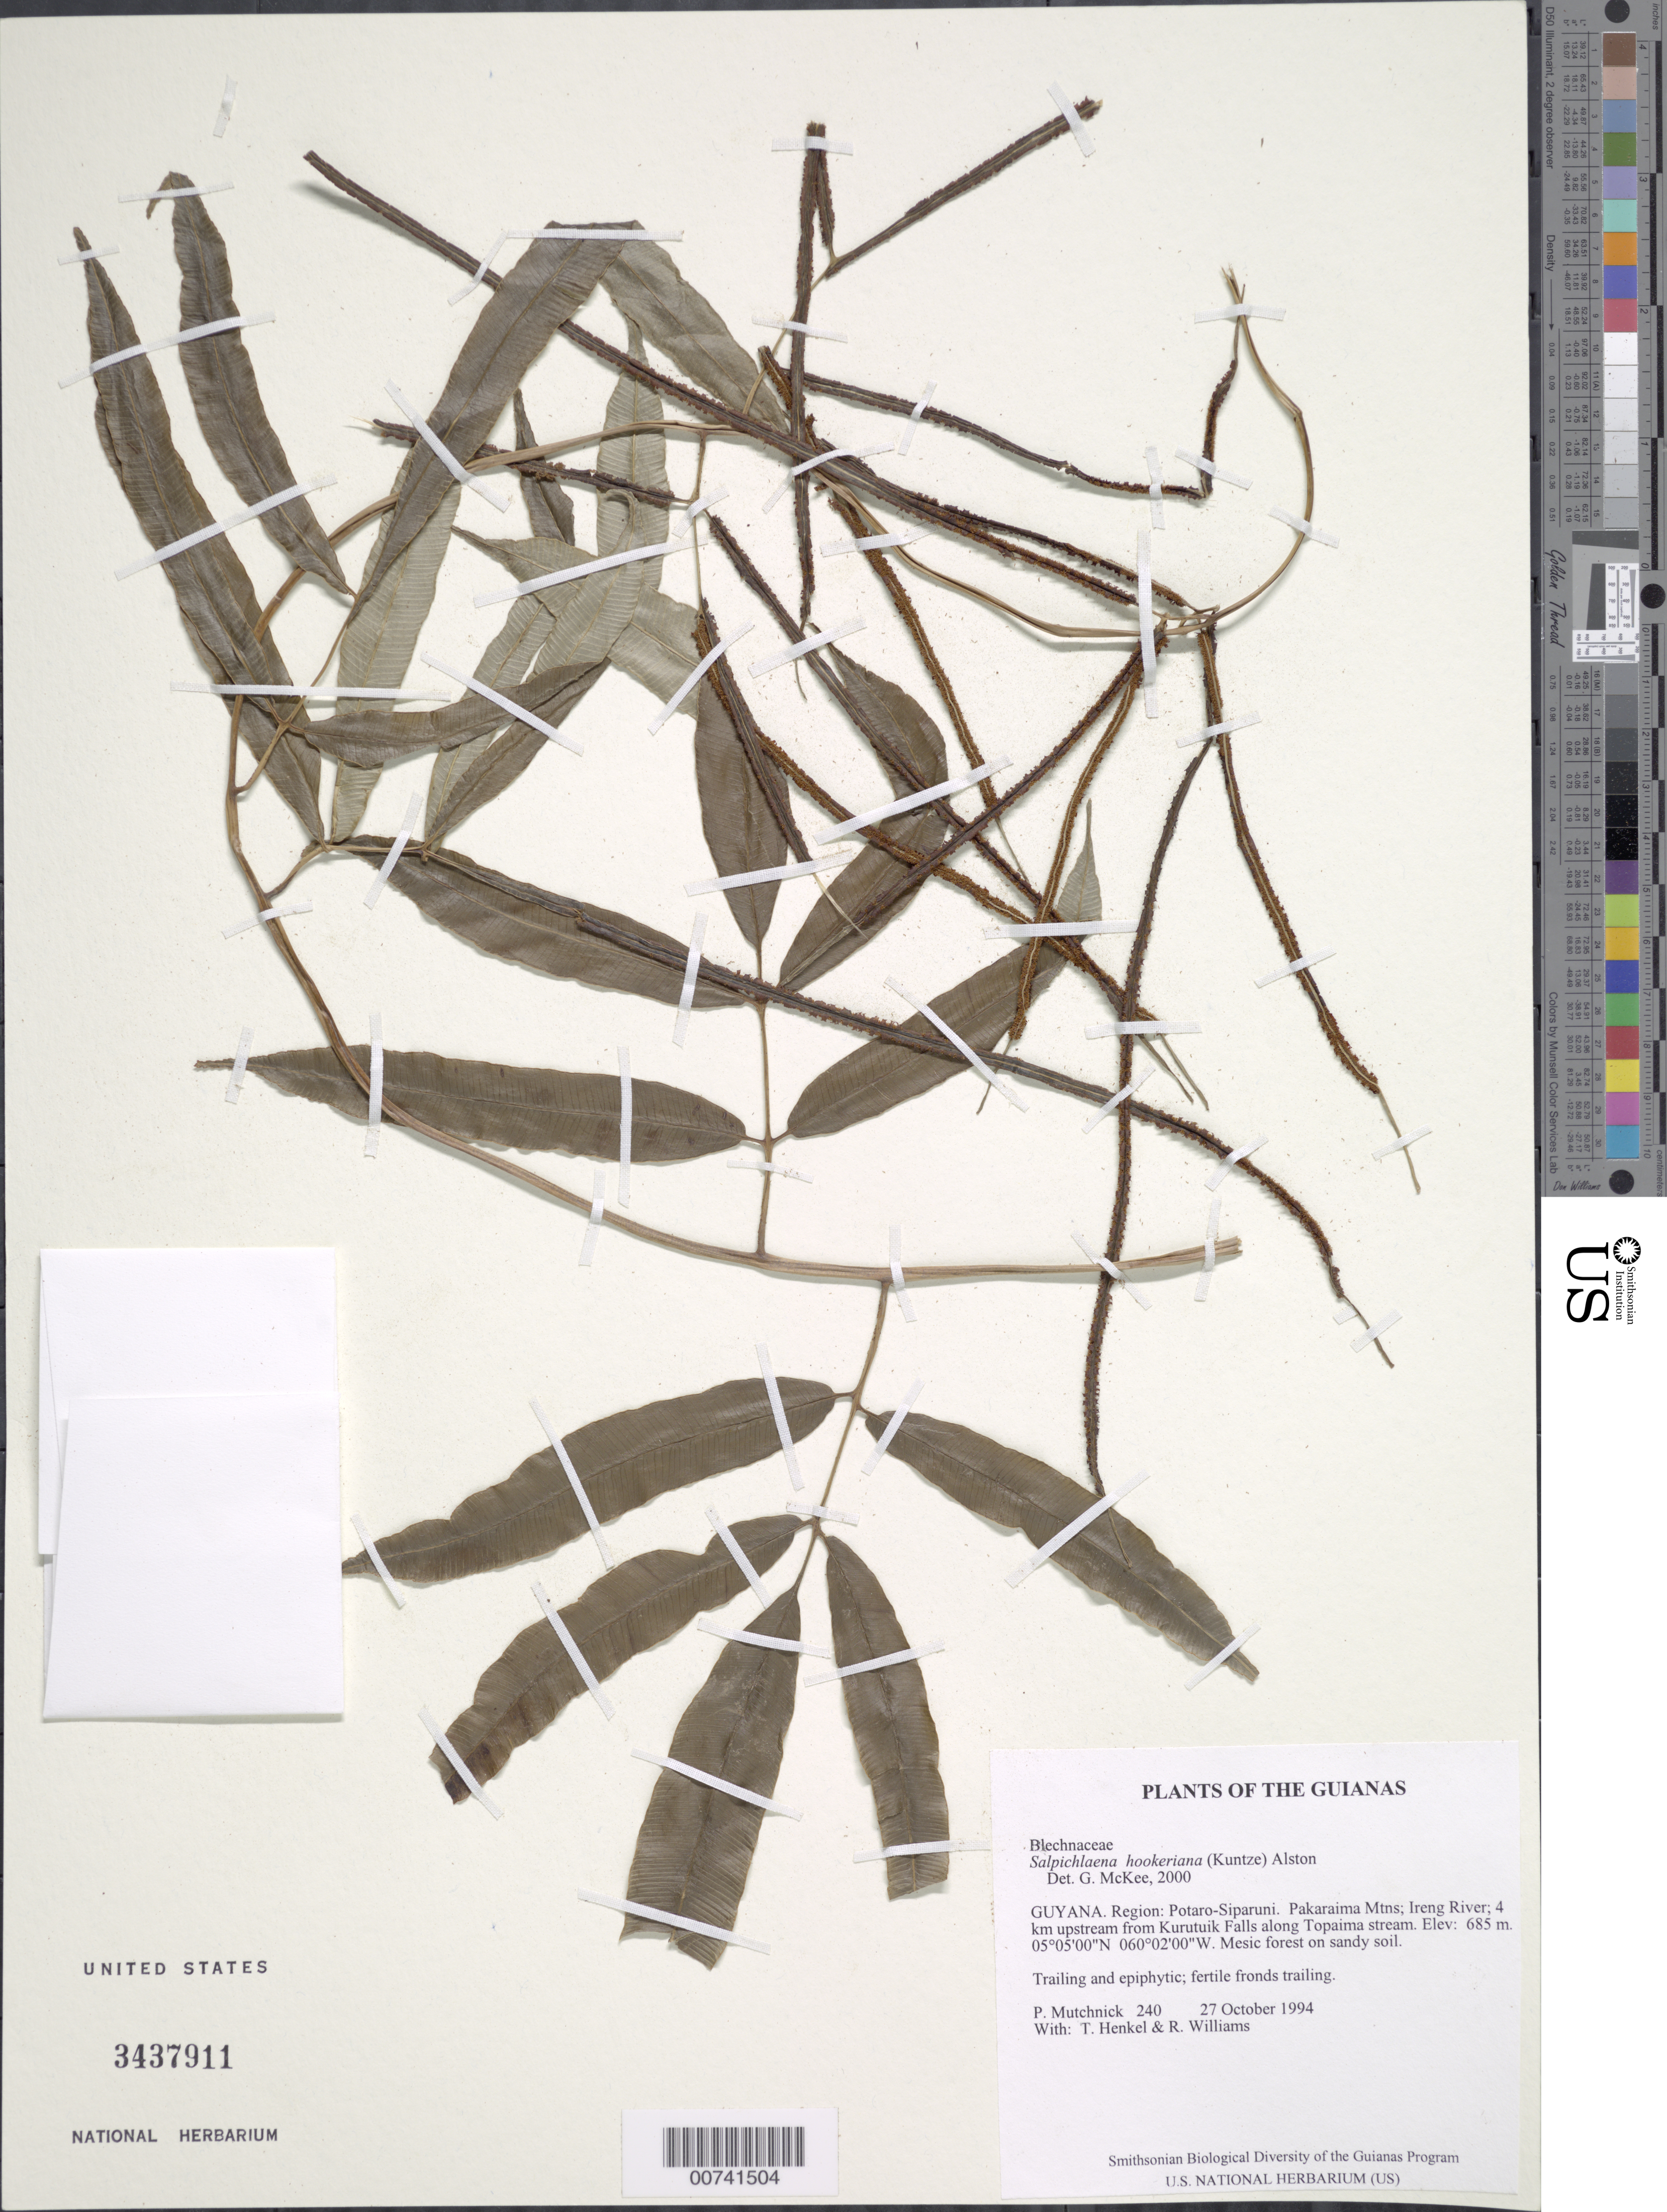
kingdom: Plantae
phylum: Tracheophyta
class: Polypodiopsida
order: Polypodiales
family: Blechnaceae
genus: Salpichlaena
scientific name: Salpichlaena hookeriana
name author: (Kuntze) Alston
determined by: McKee, G. S., (US), NMNH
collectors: P. Mutchnick, T. Henkel & R. Williams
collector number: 240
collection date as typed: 27 October 1994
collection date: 1994-10-27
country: Guyana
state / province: Potaro-Siparuni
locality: Pakaraima Mtns; Ireng River; 4 km upstream from Kurutuik Falls along Topaima stream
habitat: Mesic forest on sandy soil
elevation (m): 685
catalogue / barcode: US 3437911